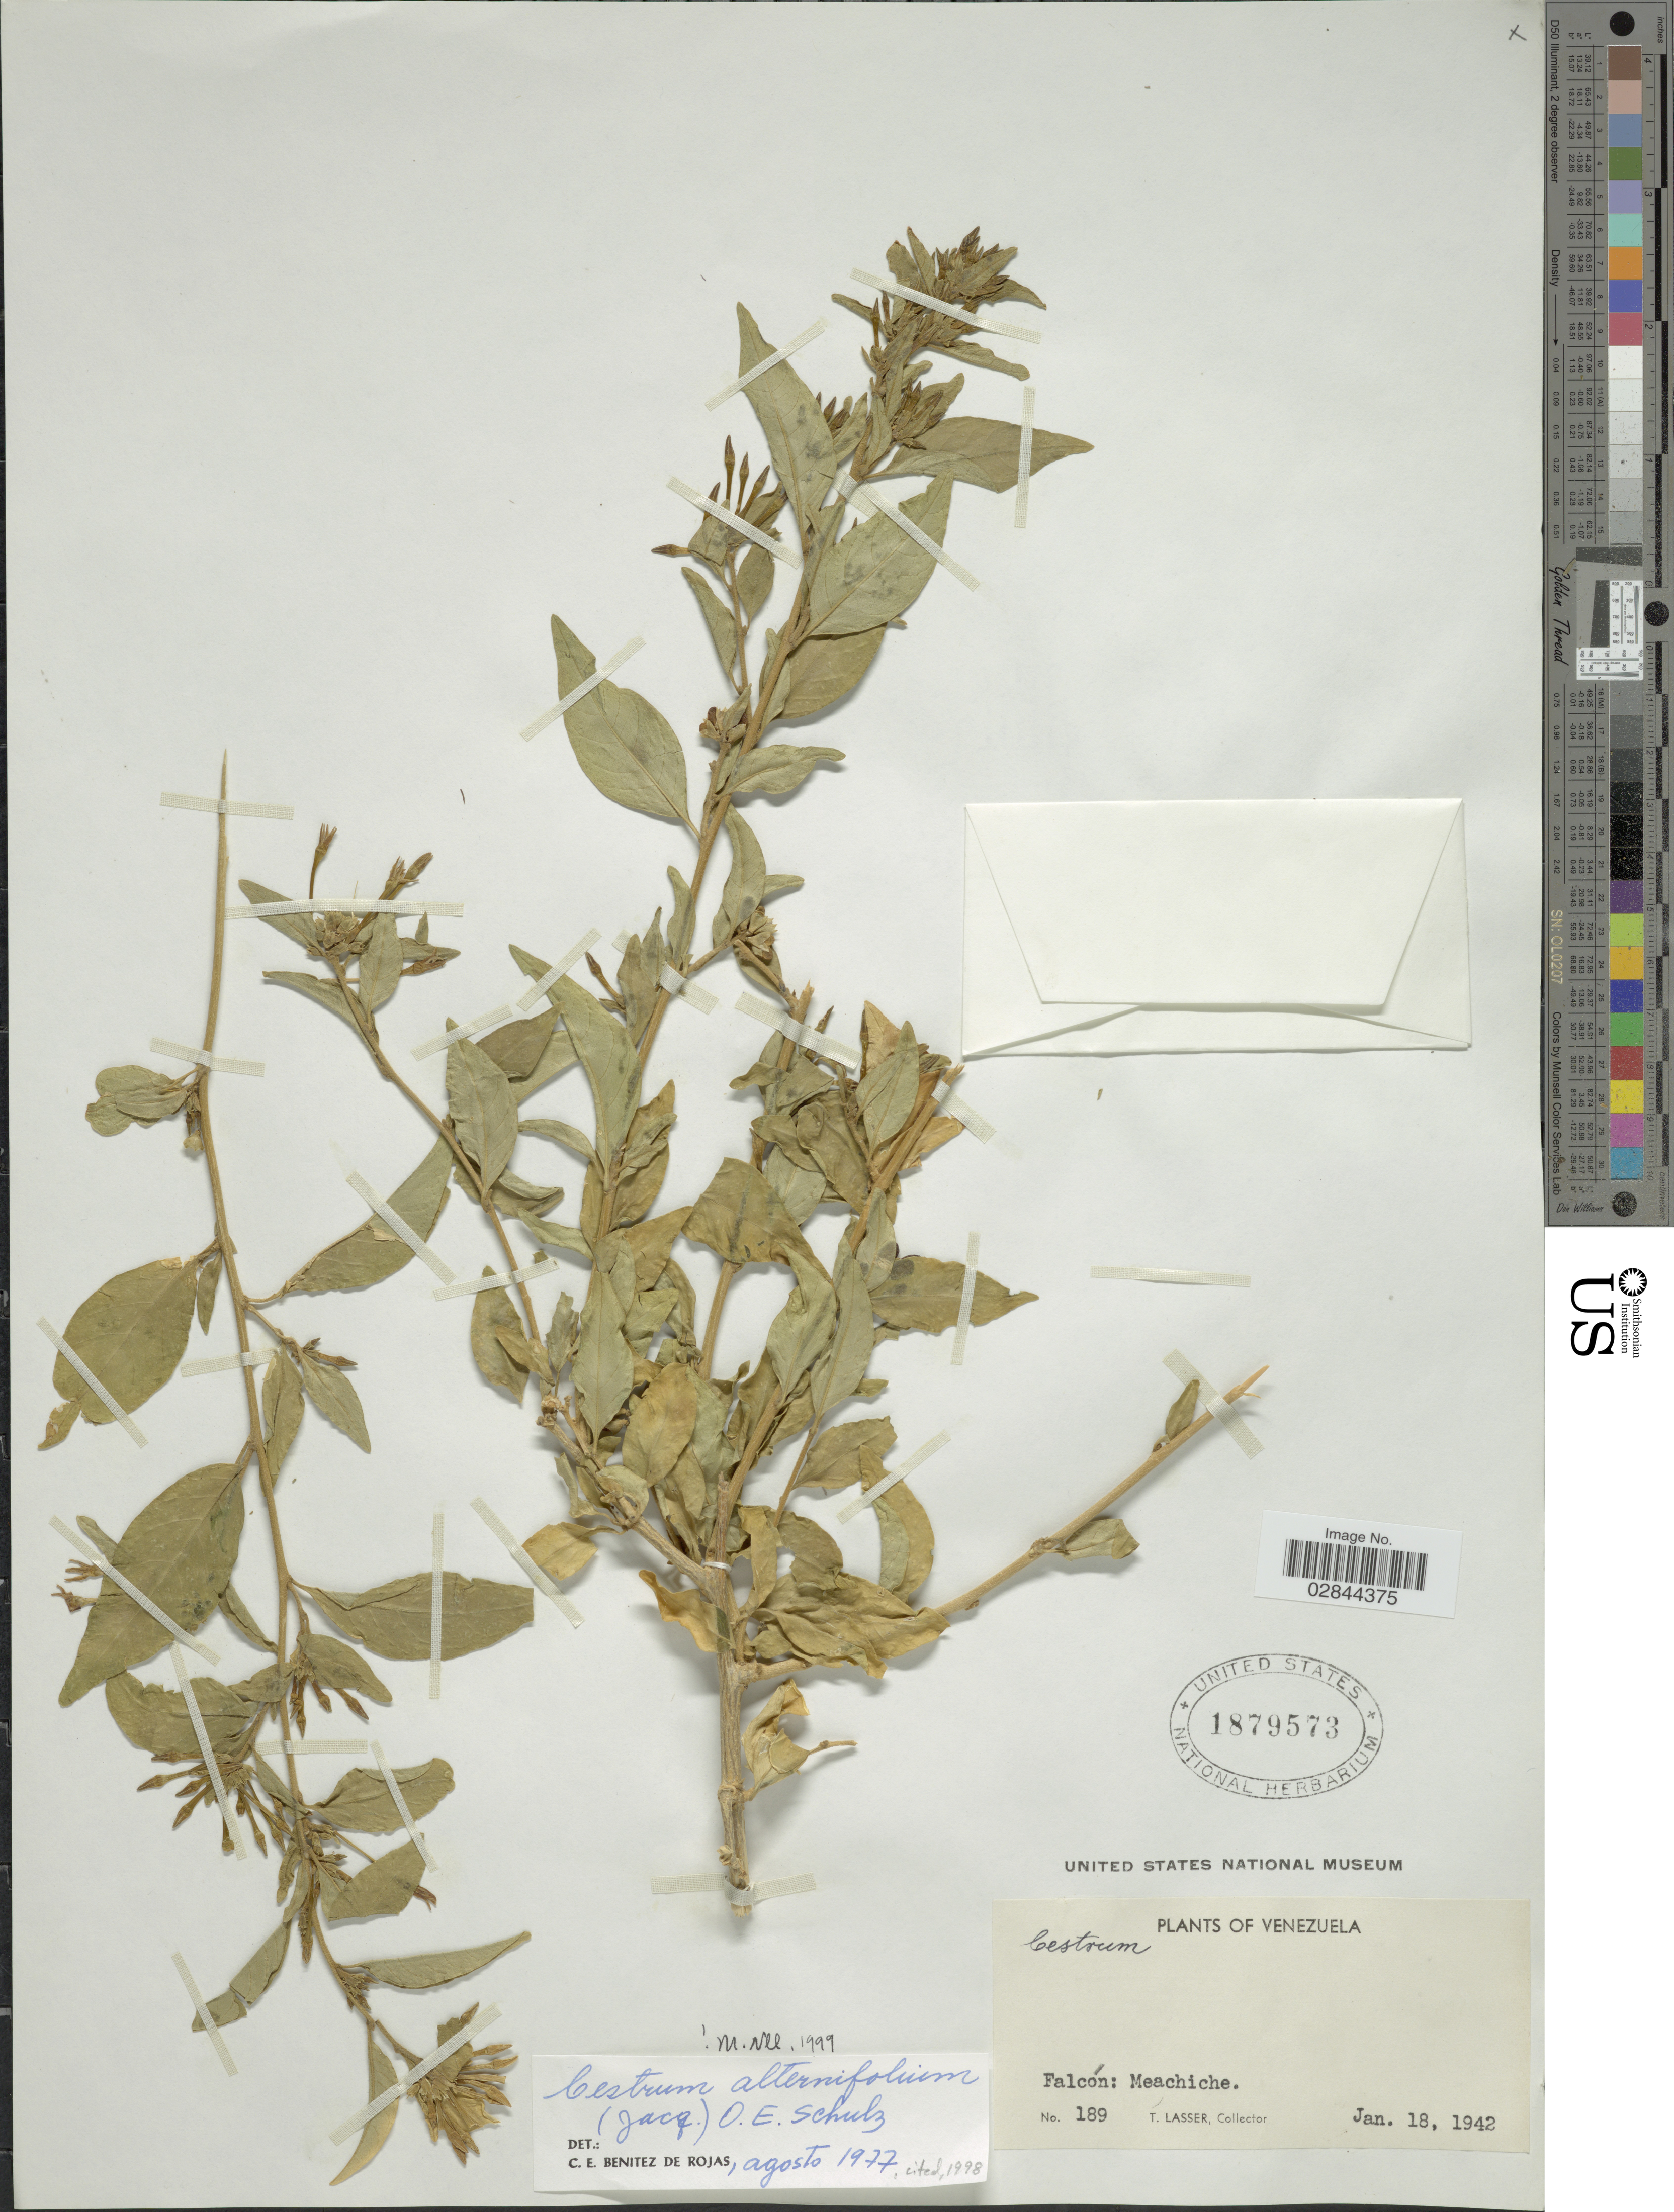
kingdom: Plantae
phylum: Tracheophyta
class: Magnoliopsida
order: Solanales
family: Solanaceae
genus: Cestrum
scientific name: Cestrum alternifolium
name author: (Jacq.) O.E. Schulz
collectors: T. Lasser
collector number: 189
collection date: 1942-01-18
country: Venezuela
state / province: Falcón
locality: Meachiche.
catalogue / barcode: US 1879573